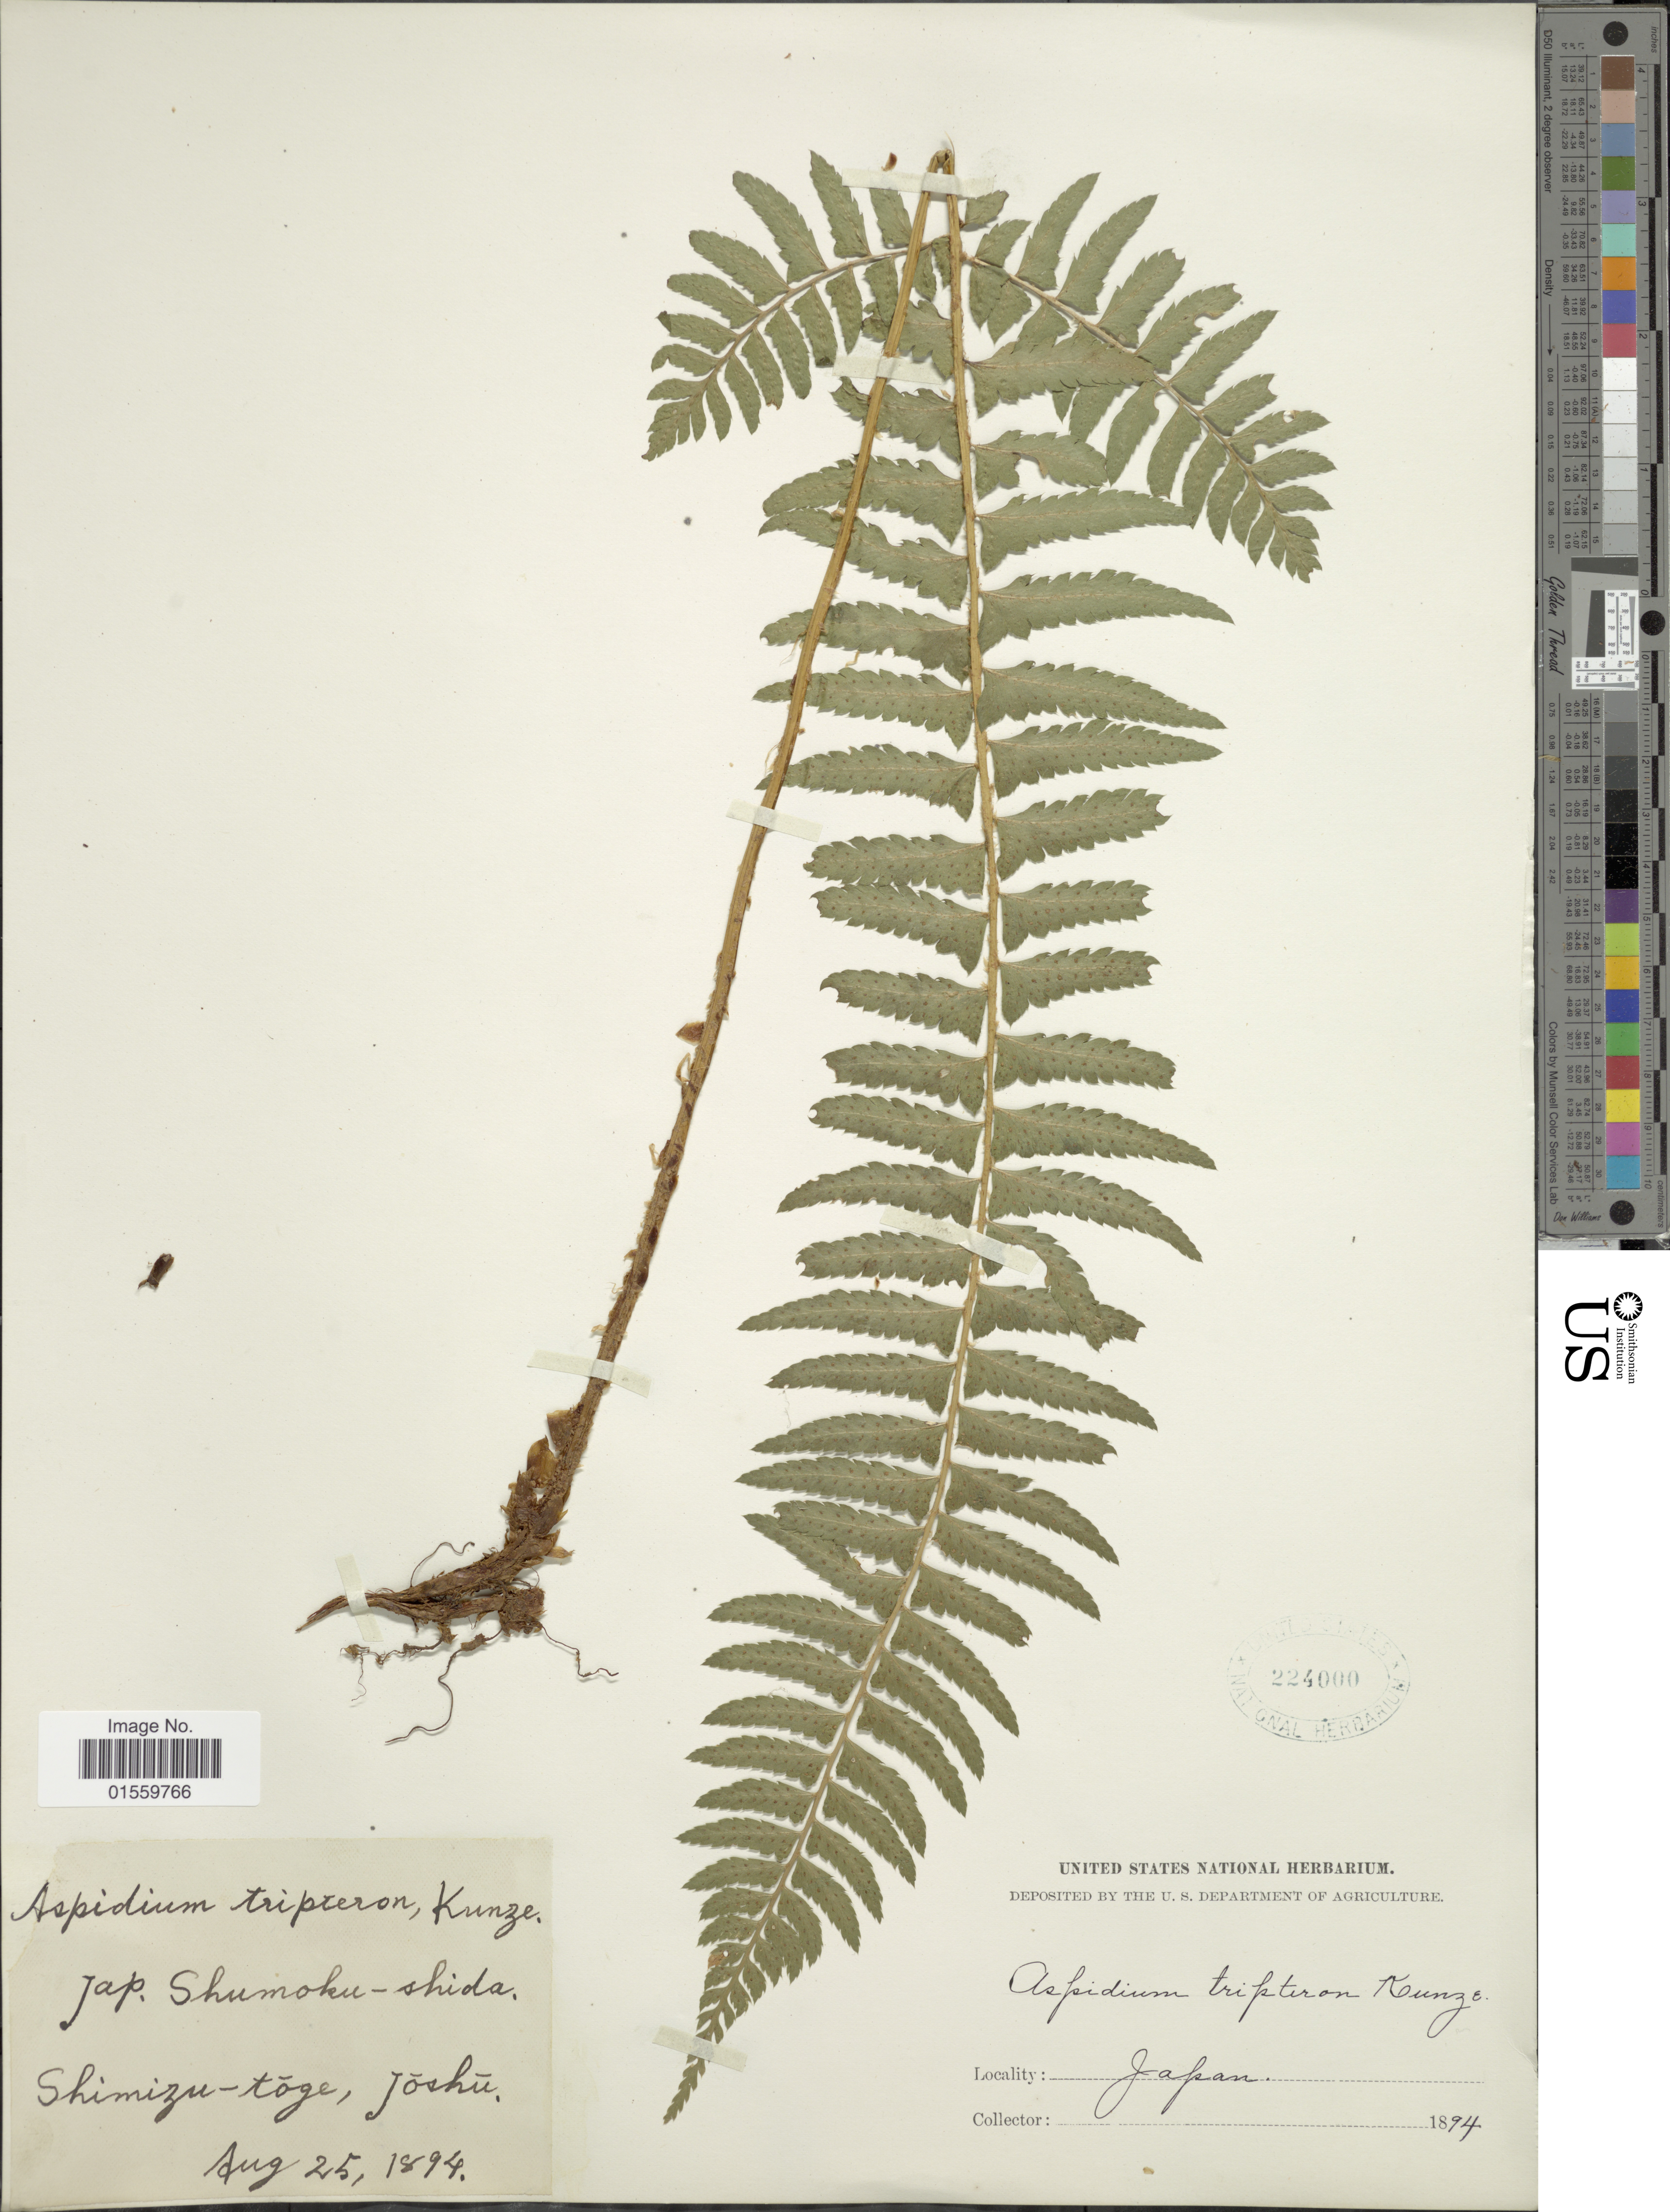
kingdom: Plantae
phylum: Tracheophyta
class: Polypodiopsida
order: Polypodiales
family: Dryopteridaceae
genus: Polystichum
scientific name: Polystichum tripteron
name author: (Kunze) C. Presl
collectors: U.S. National Herbarium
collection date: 1894-08-25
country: Japan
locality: Shimizu-toge, Joshu.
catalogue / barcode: US 224000